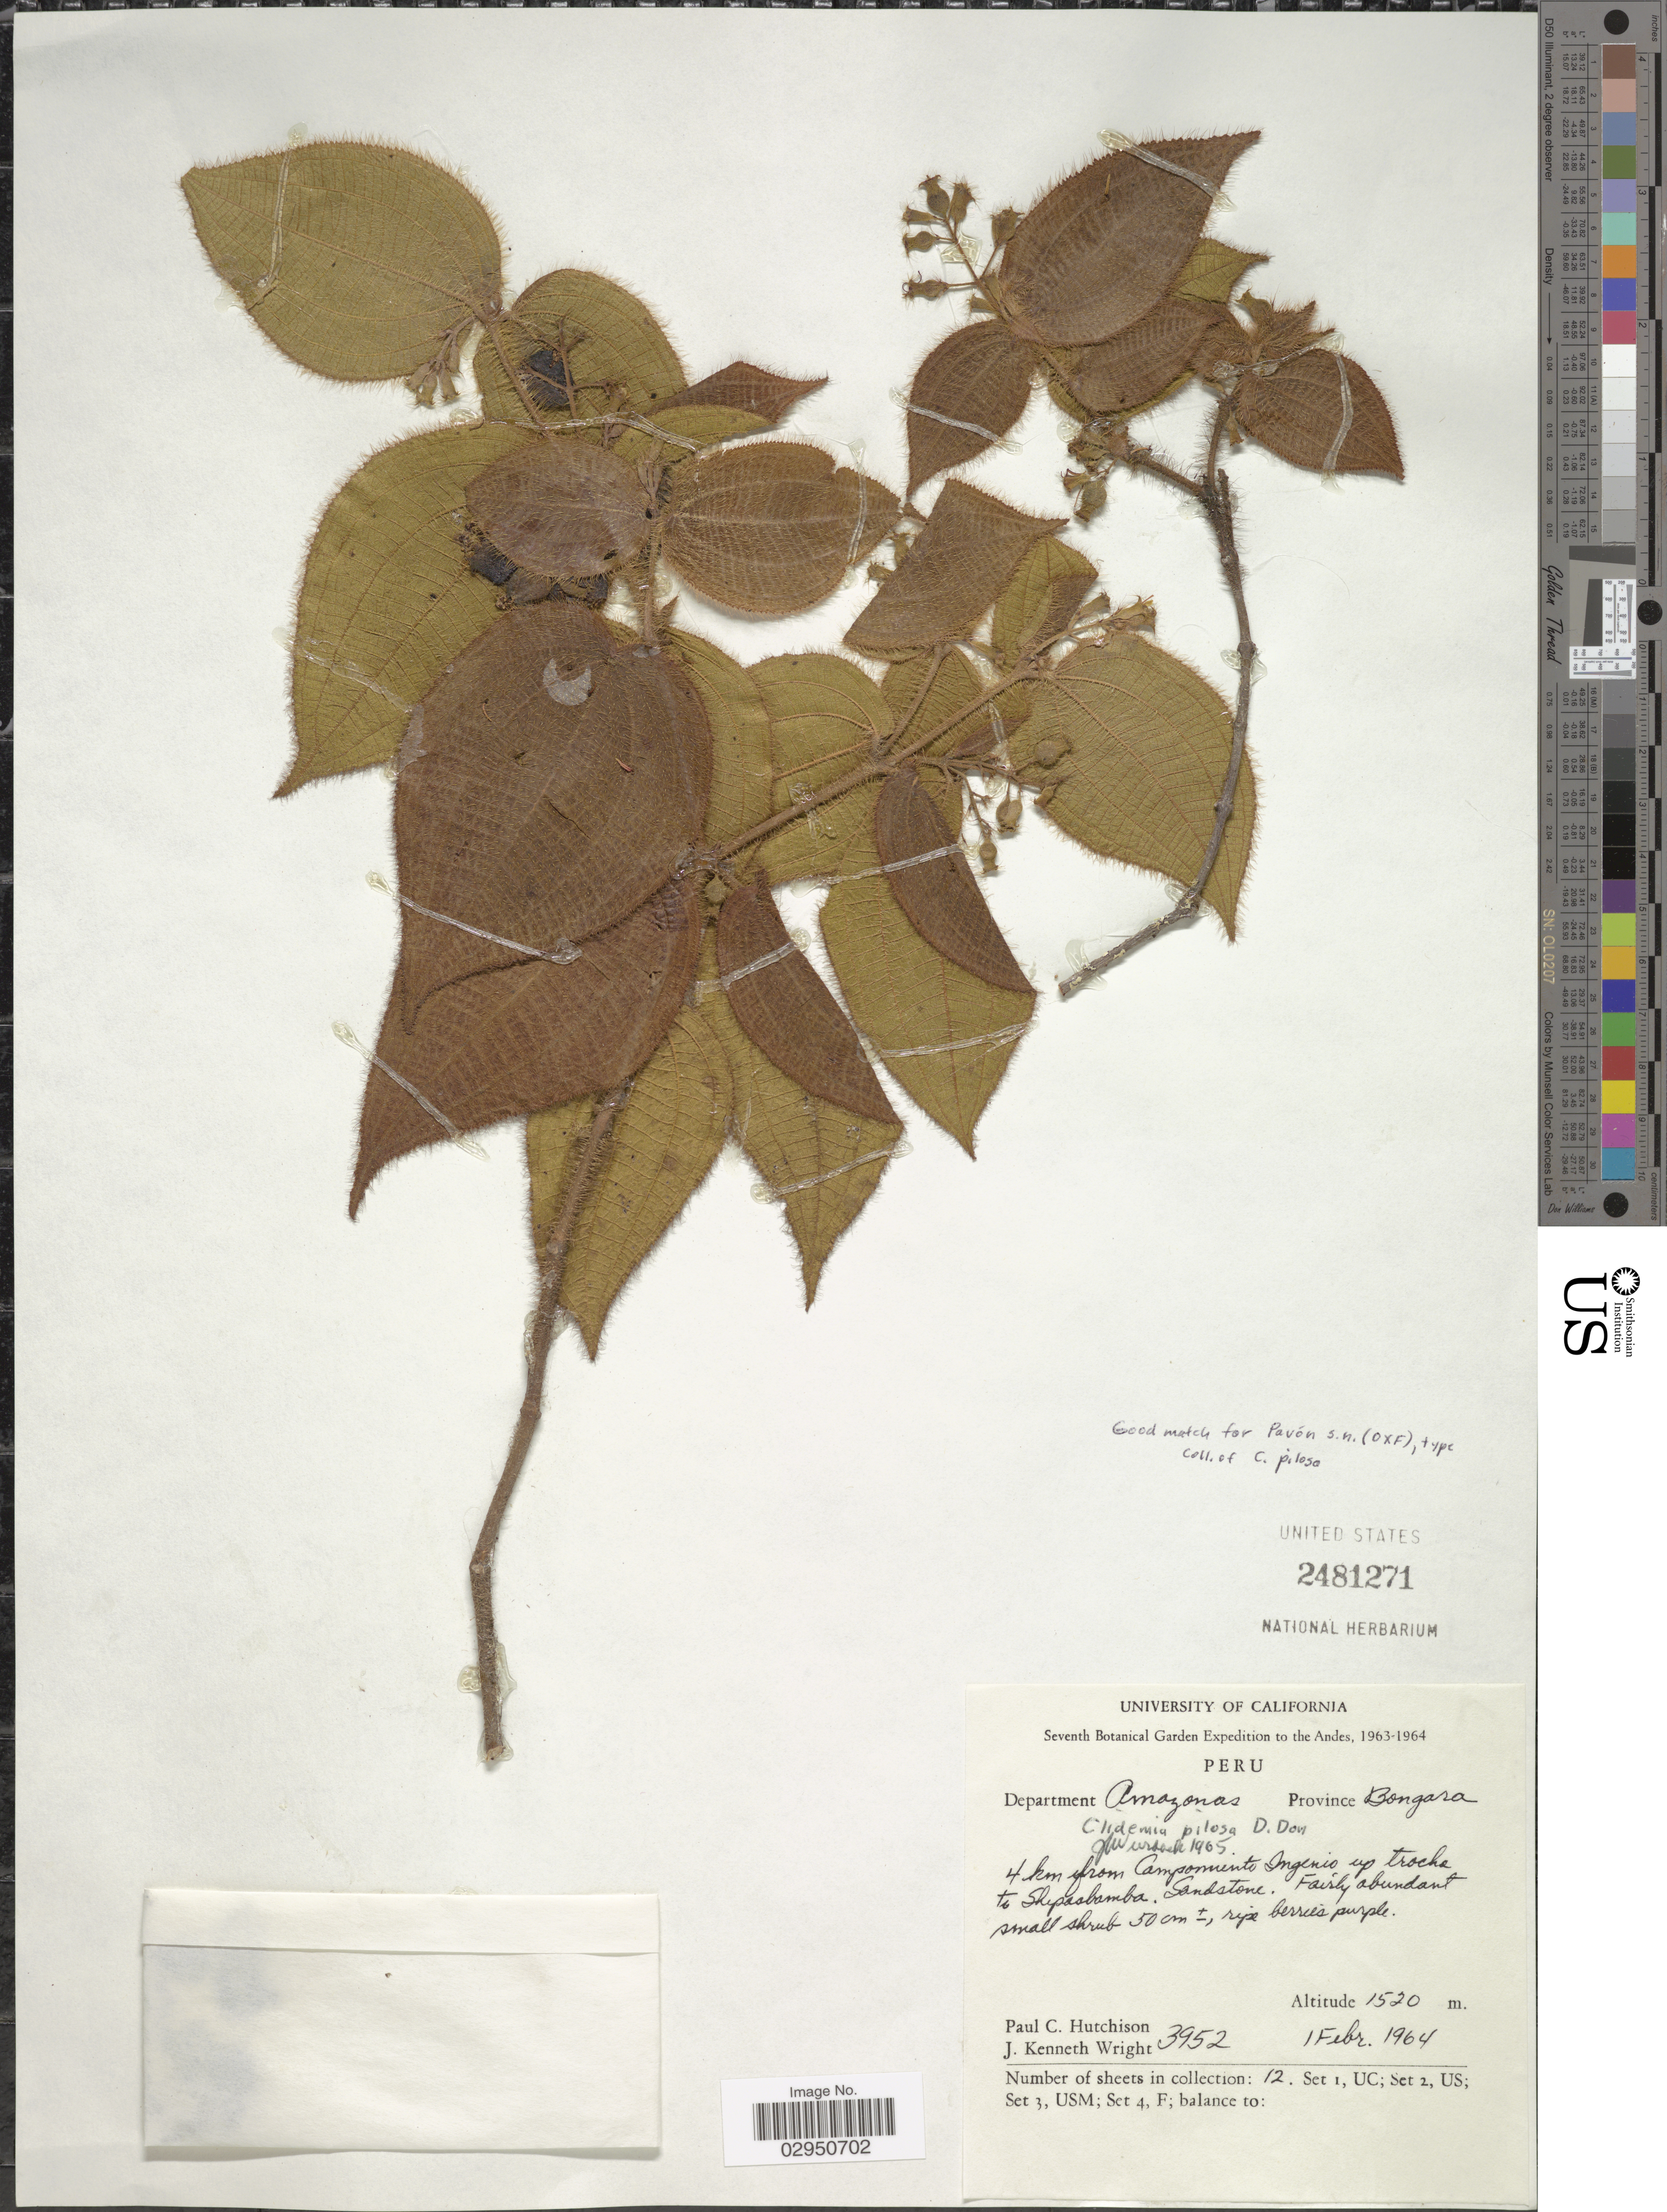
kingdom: Plantae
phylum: Tracheophyta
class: Magnoliopsida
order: Myrtales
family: Melastomataceae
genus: Clidemia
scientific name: Clidemia pilosa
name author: D. Don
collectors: P. C. Hutchison & J. K. Wright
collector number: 3952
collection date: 1964-02-01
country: Peru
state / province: Amazonas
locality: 4 km. from Campomiento Ingenio up trocha to Shipasbamba, Province Bongara, Department Amazonas, Andes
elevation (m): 1520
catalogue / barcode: US 2481271